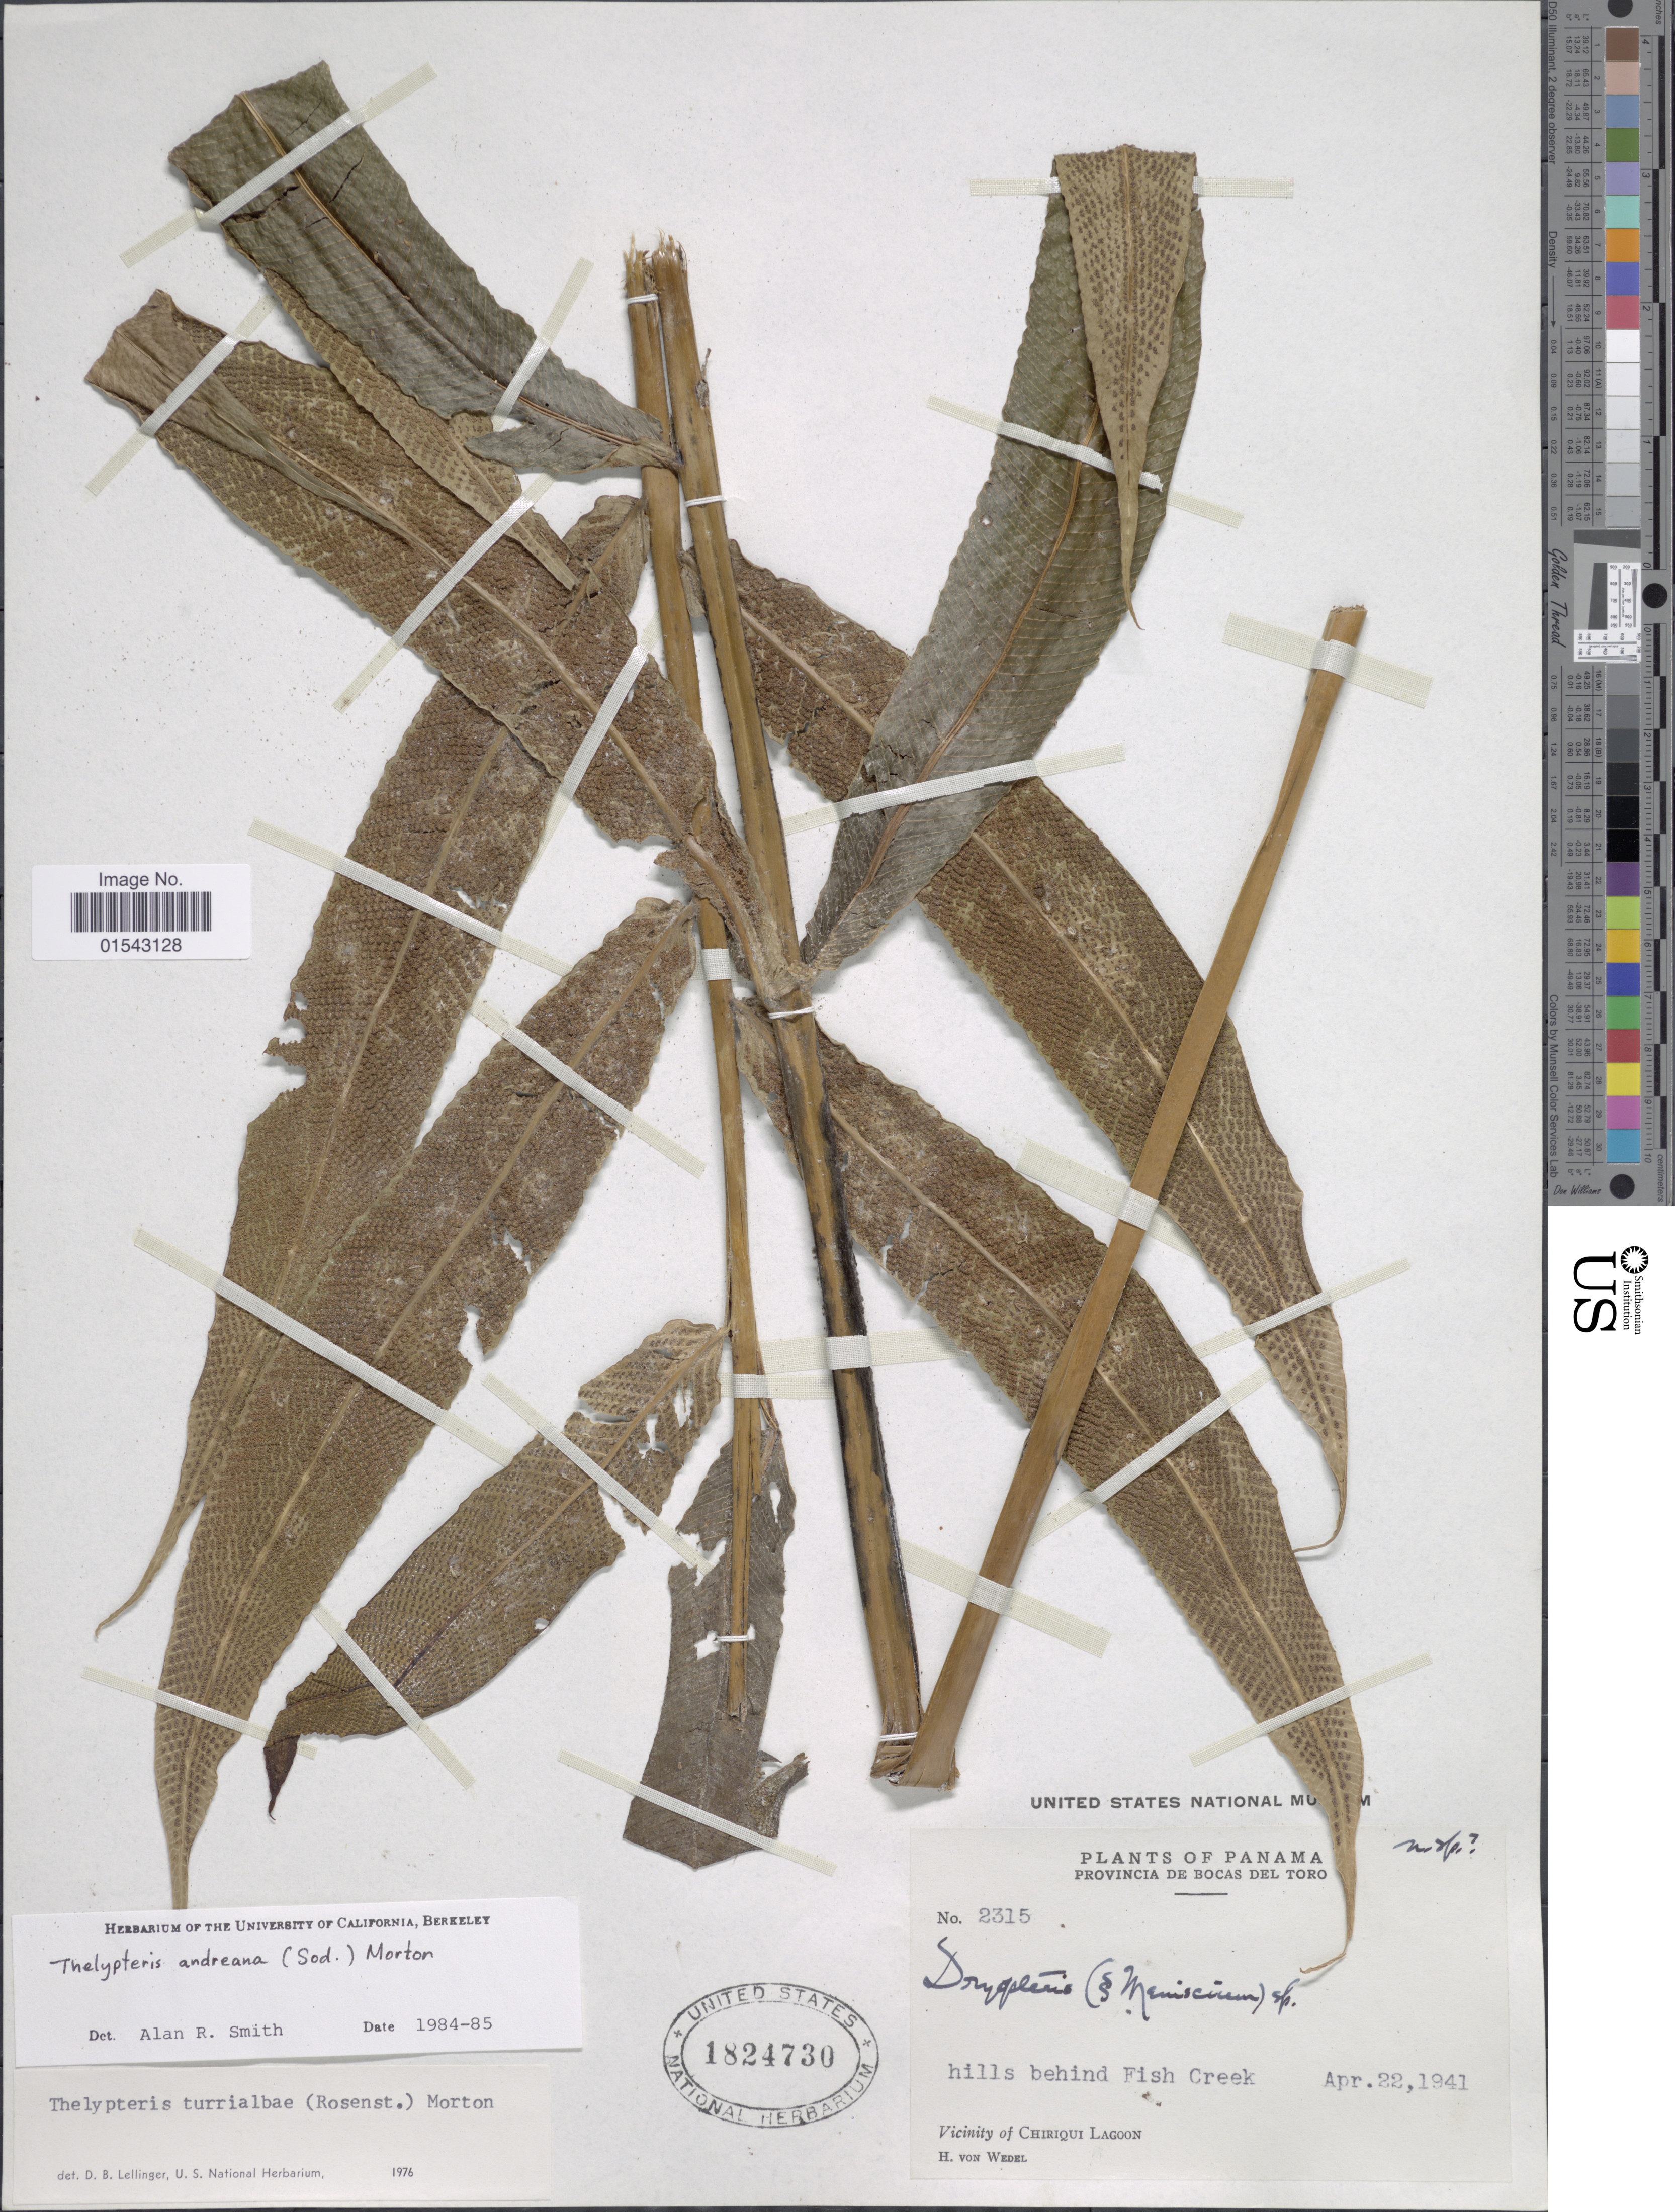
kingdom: Plantae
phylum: Tracheophyta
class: Polypodiopsida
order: Polypodiales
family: Thelypteridaceae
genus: Meniscium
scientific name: Meniscium andreanum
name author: Sodiro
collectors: H. von Wedel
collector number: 2315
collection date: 1941-04-22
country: Panama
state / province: Bocas del Toro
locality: Panama, Provincia de Bocas Del Toro, hills behind Fish Creek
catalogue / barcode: US 1824730